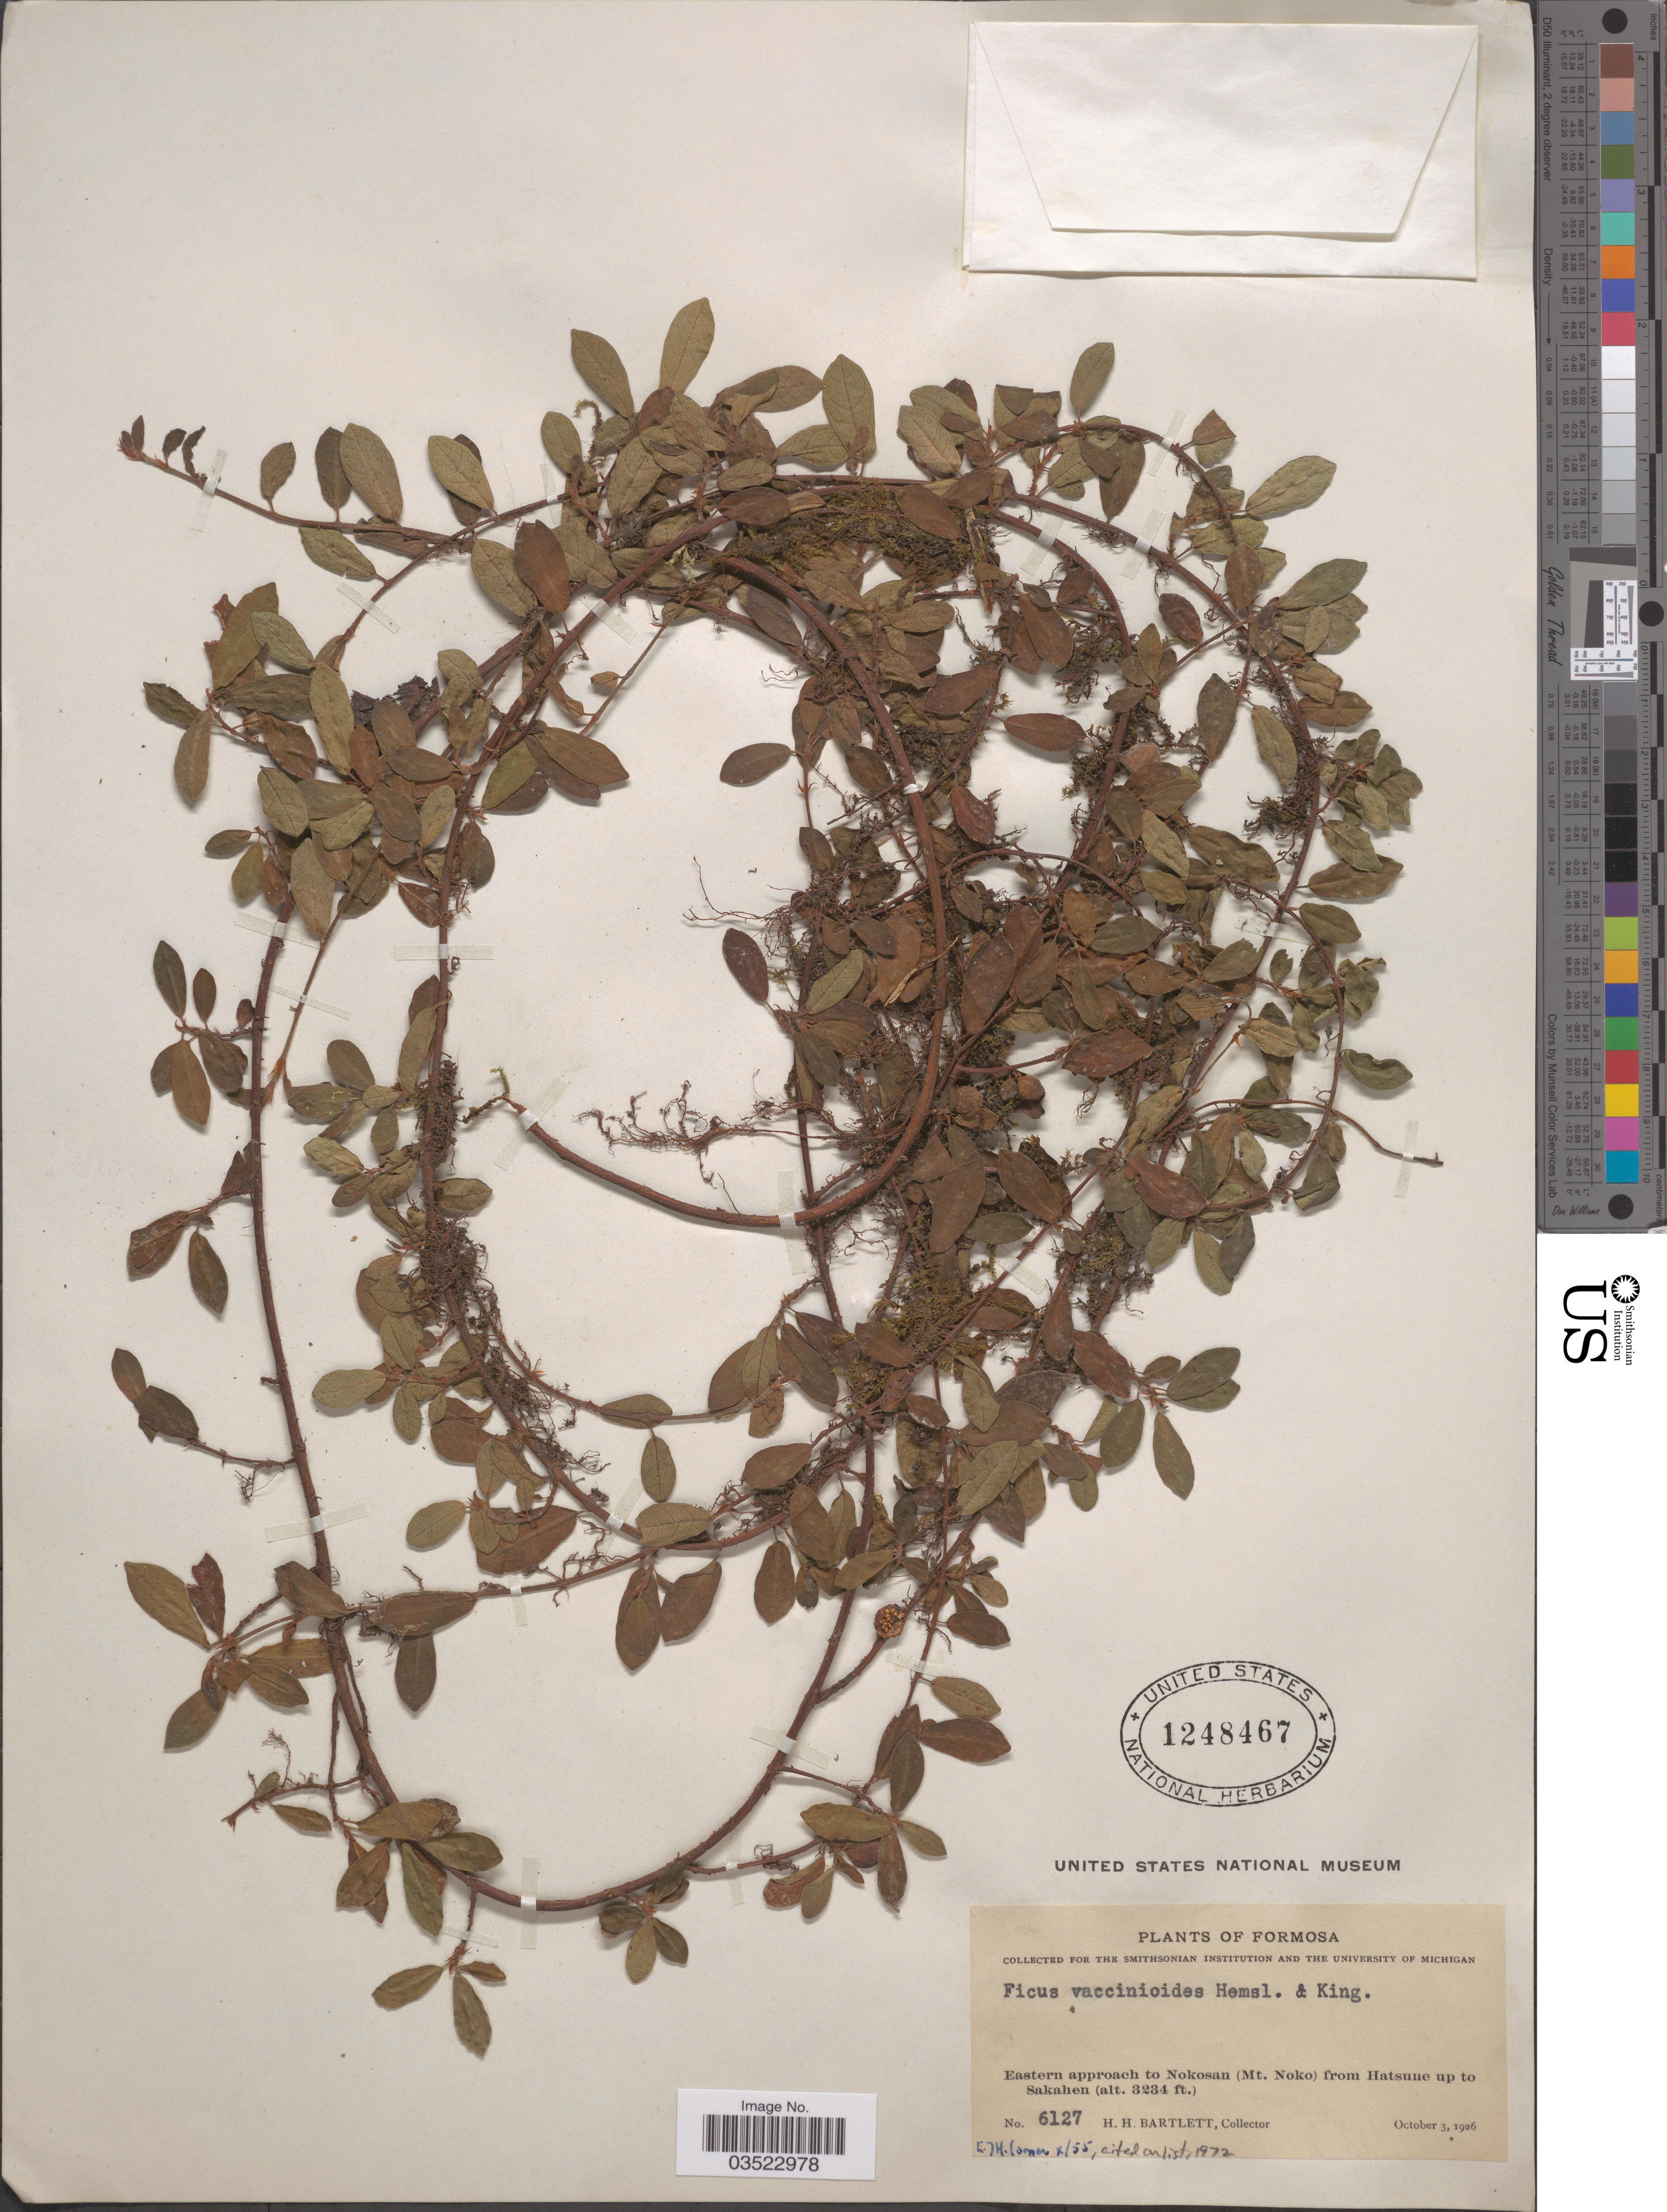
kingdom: Plantae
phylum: Tracheophyta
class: Magnoliopsida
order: Rosales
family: Moraceae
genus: Ficus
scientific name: Ficus vaccinioides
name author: Hemsl. & King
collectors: H. H. Bartlett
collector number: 6127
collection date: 1926-10-03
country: Taiwan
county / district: Hualien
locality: Formosa. Eastern approach to Nokosan (Mt. Noko) from Hatsune up to Sakahen.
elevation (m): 986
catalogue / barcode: US 1248467